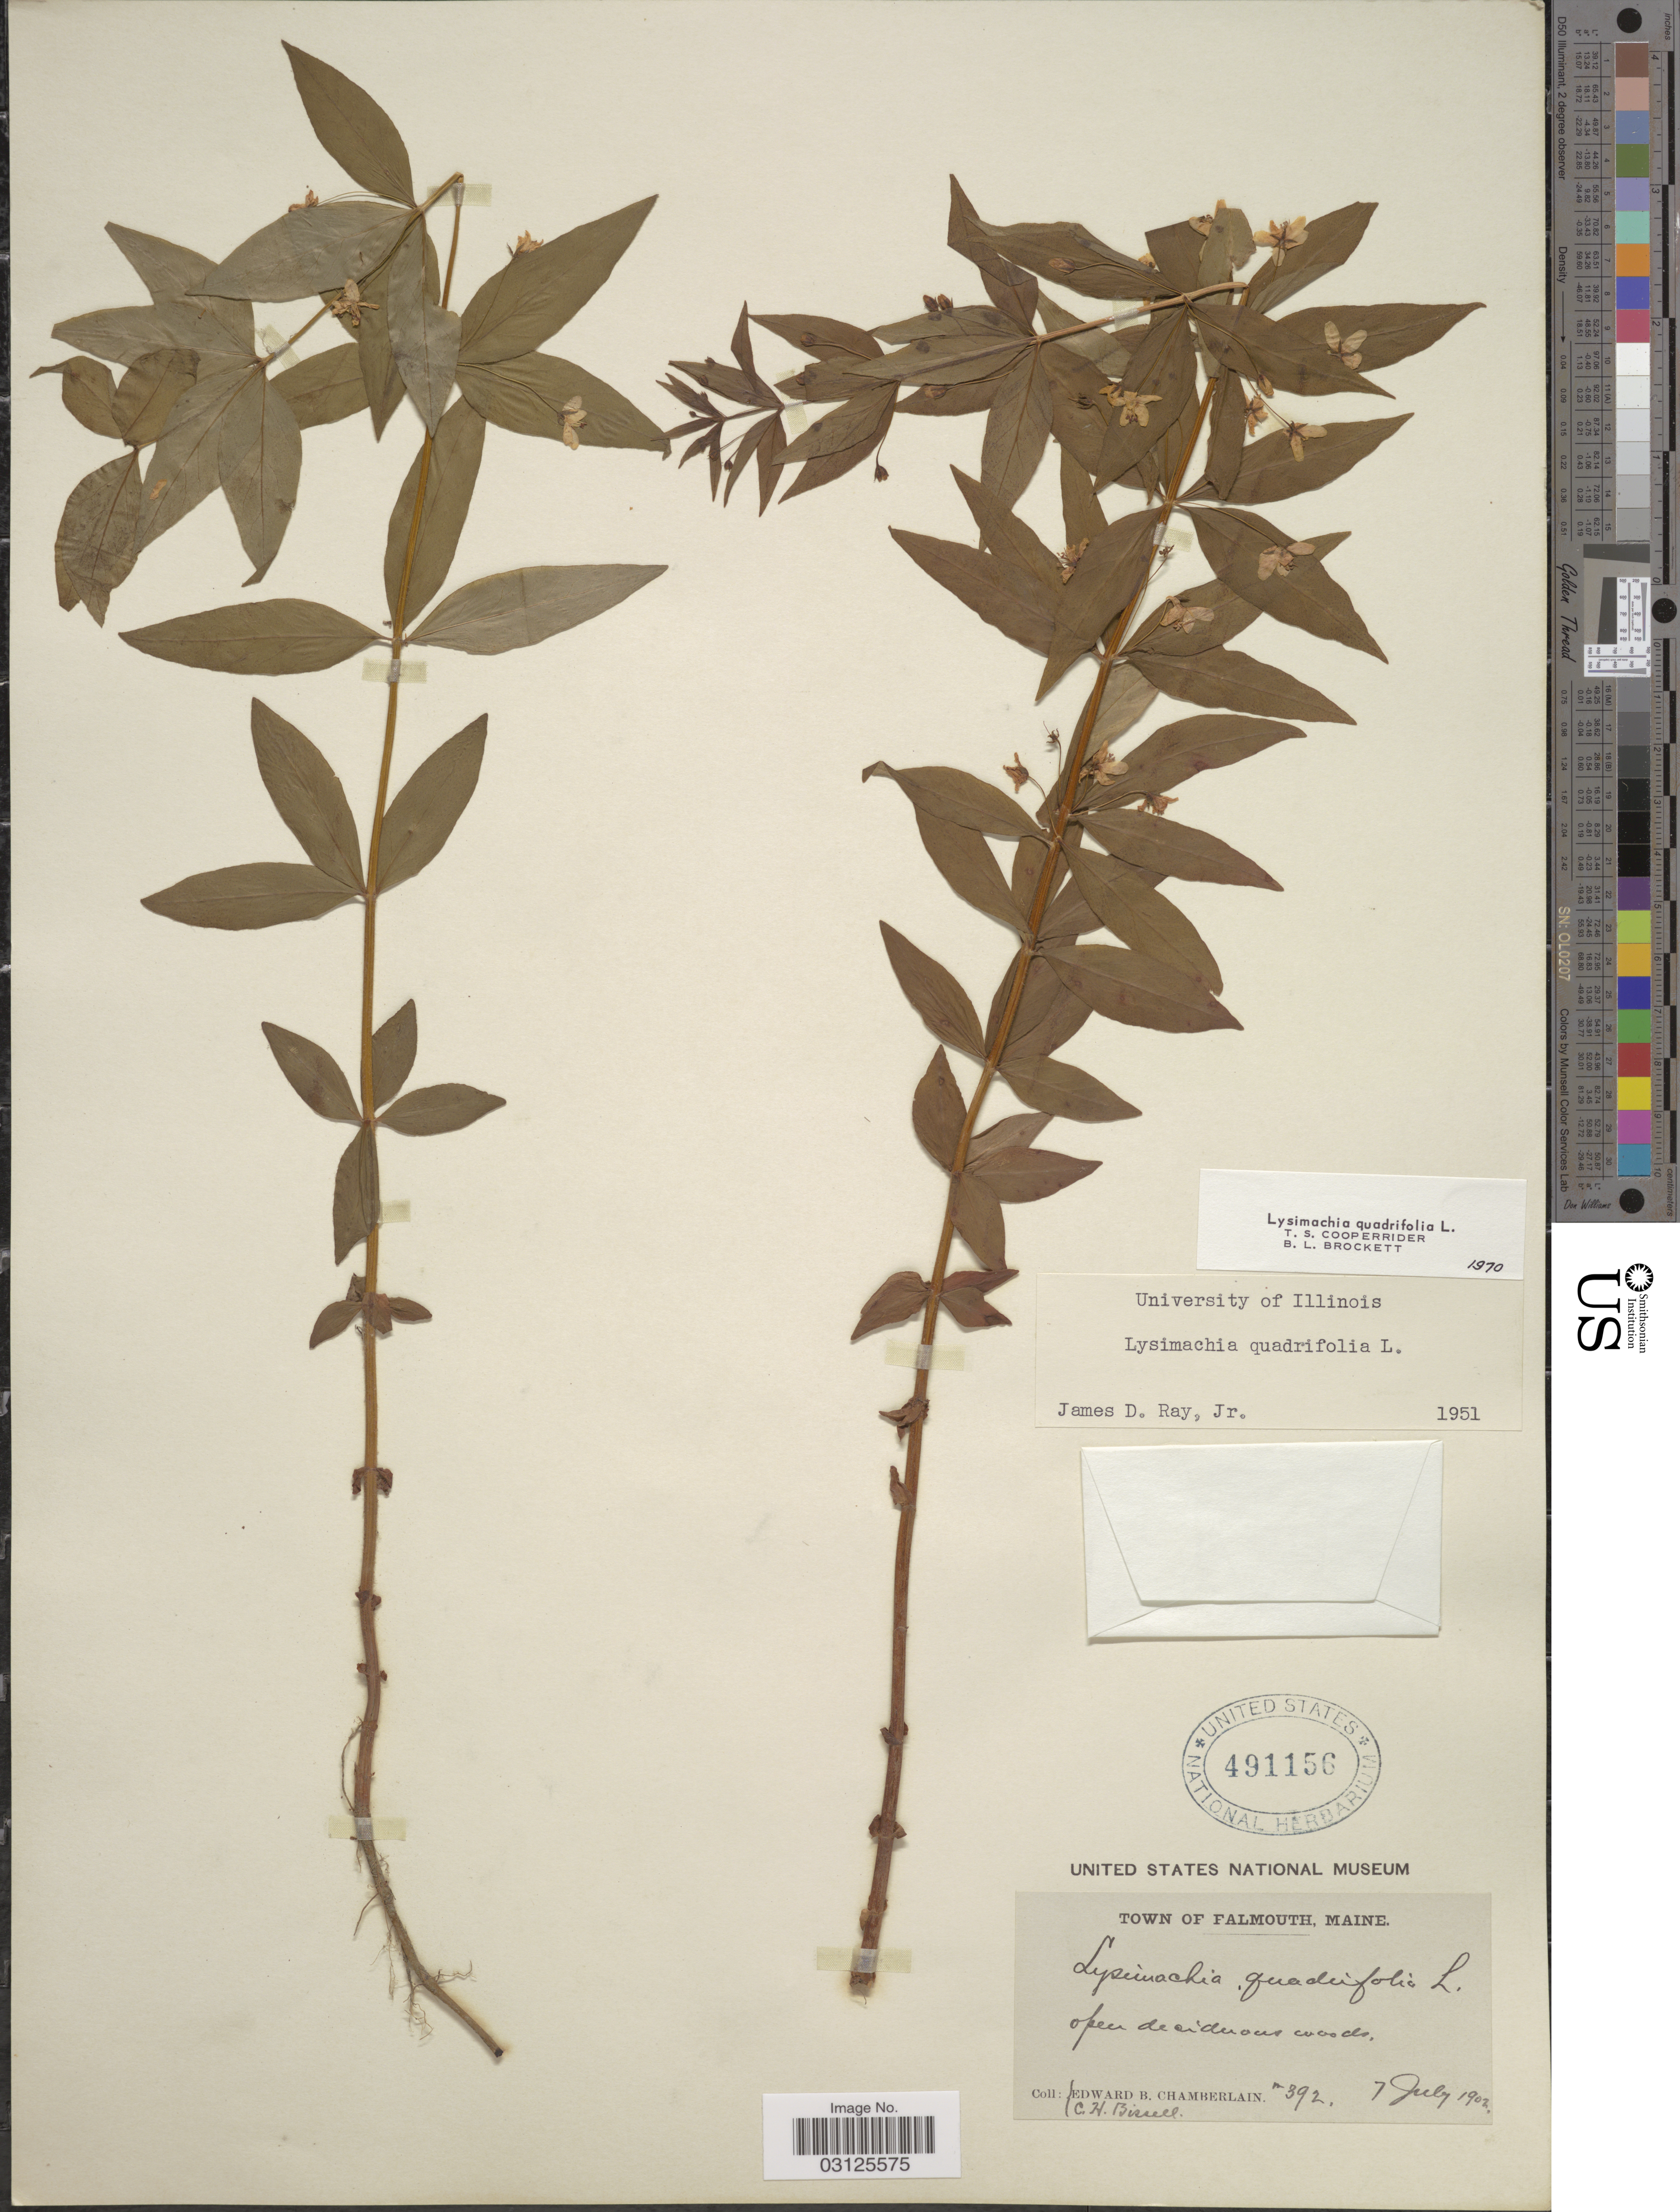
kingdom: Plantae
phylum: Tracheophyta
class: Magnoliopsida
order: Ericales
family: Primulaceae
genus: Lysimachia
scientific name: Lysimachia quadrifolia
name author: L.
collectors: E. Chamberlain & C. Bissell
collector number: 392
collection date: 1902-07-07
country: United States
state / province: Maine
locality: Falmouth, Maine.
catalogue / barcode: US 491156